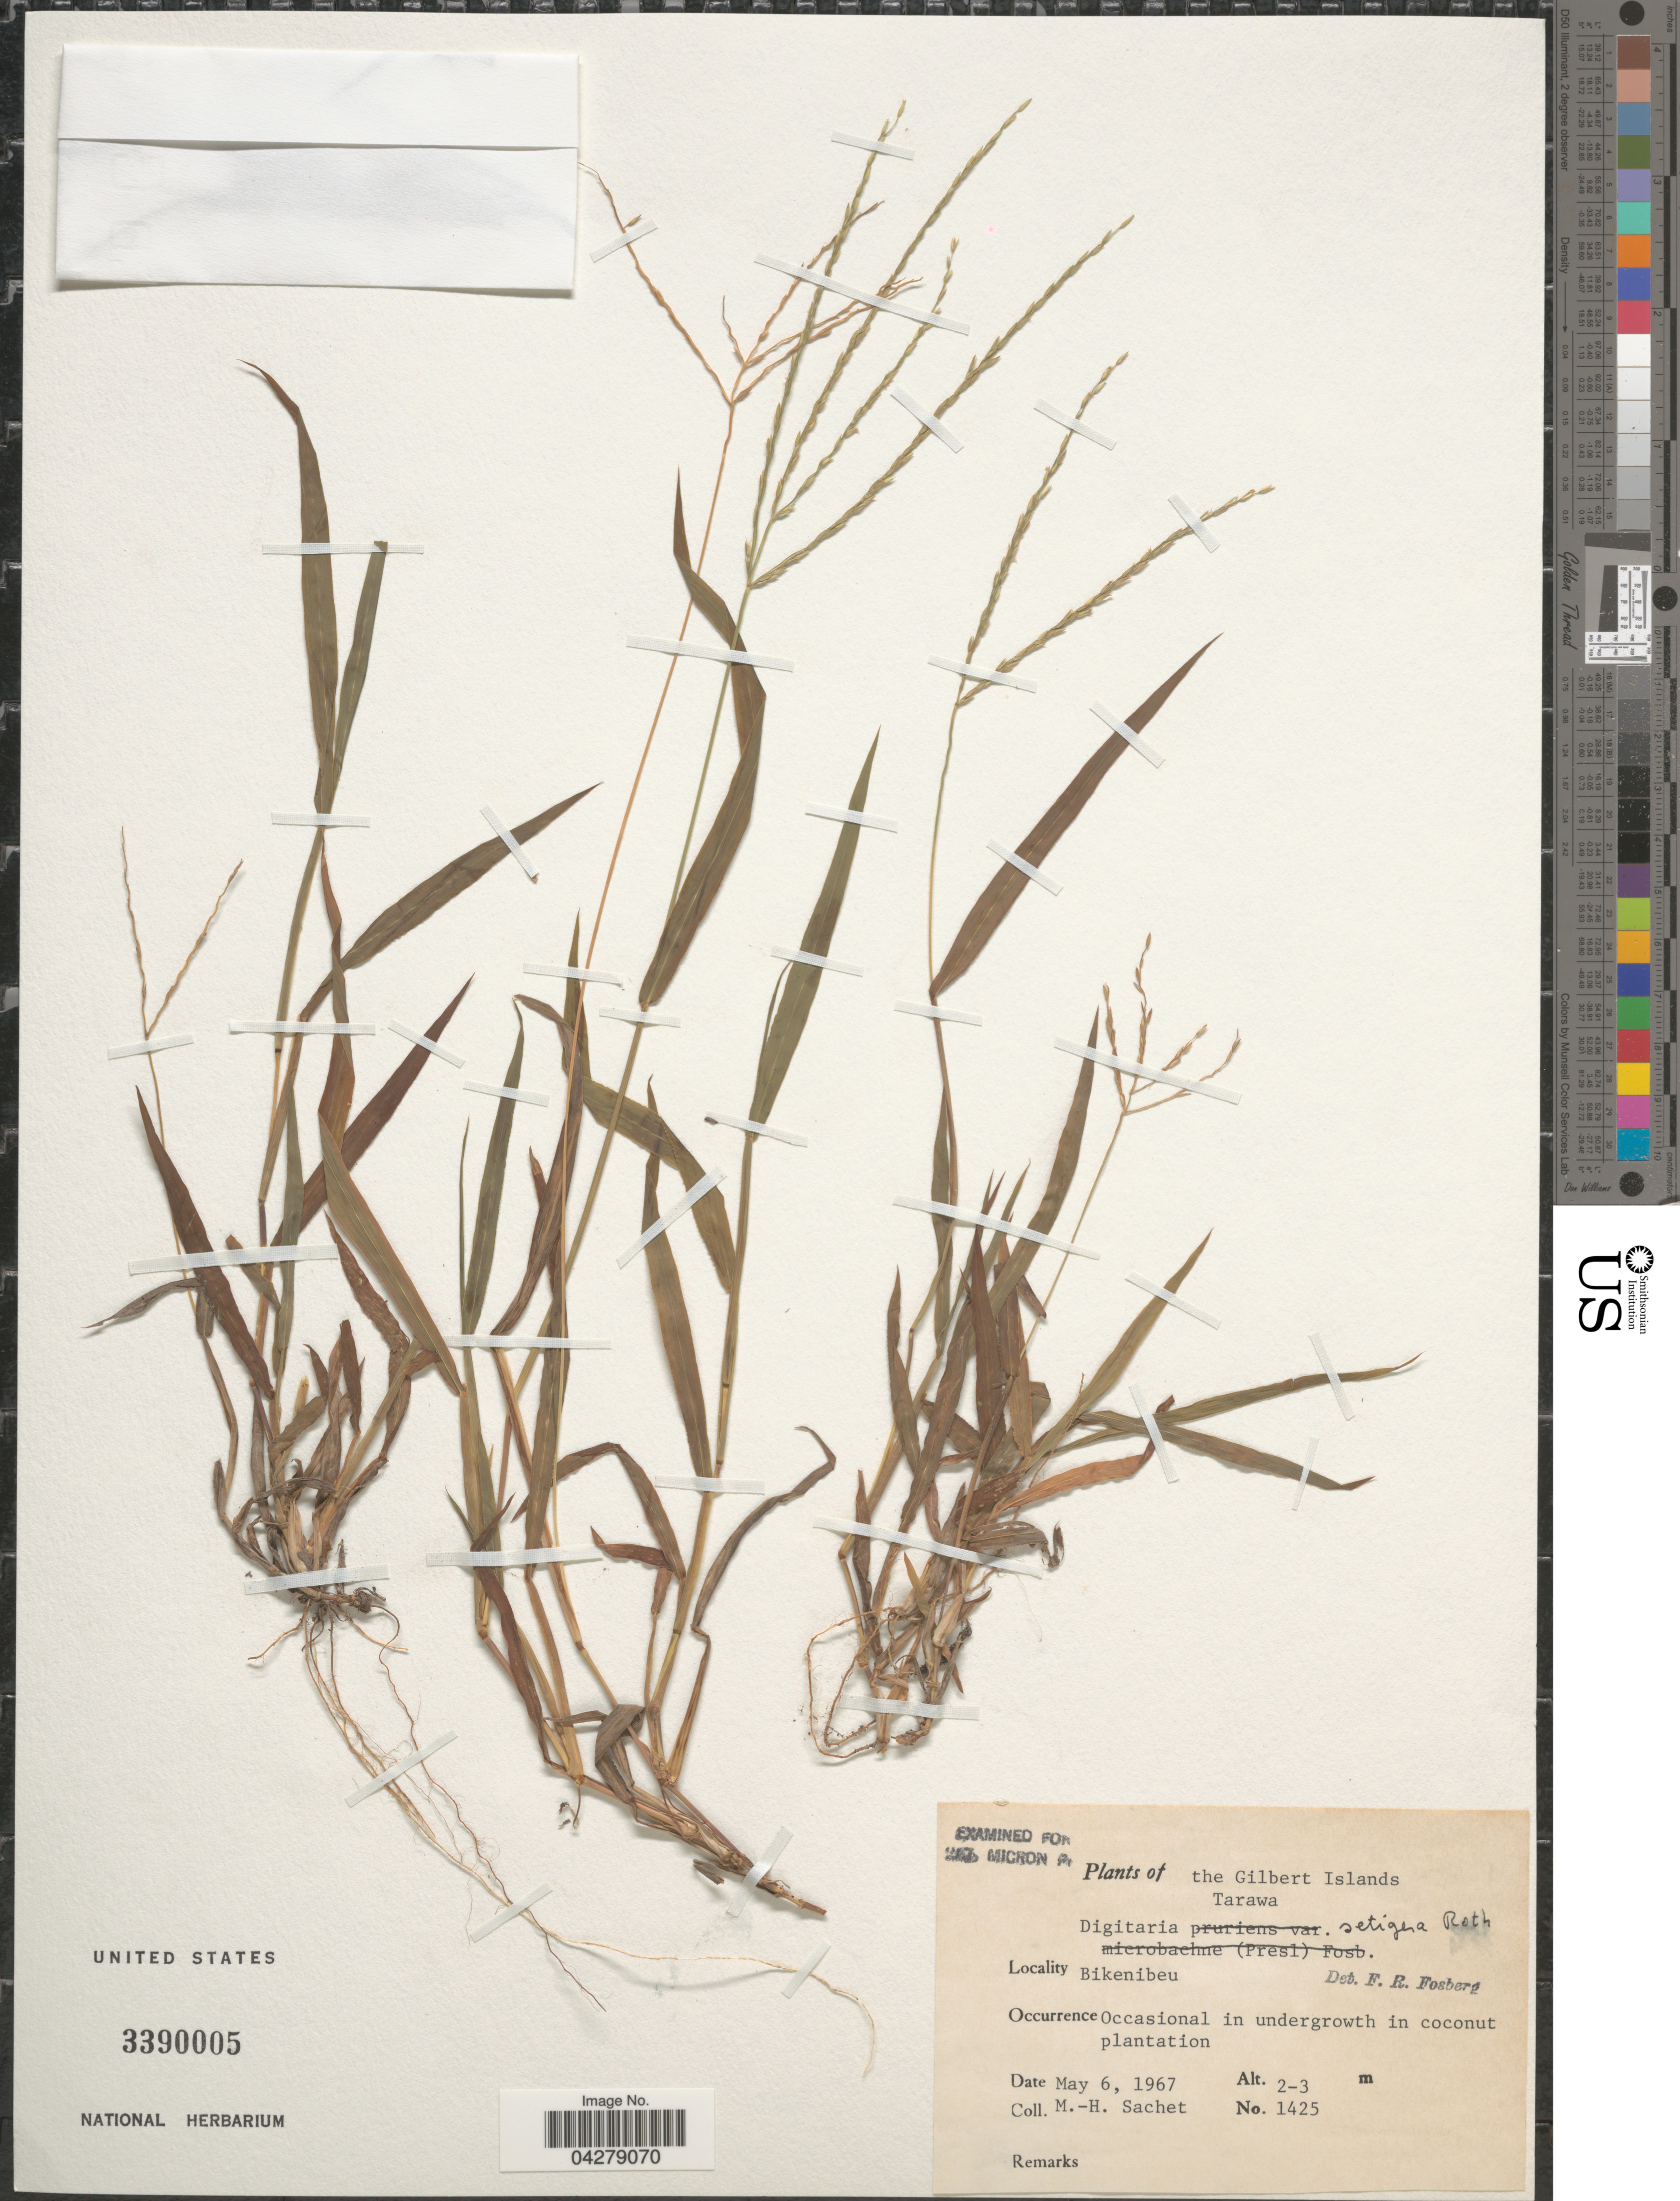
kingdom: Plantae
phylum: Tracheophyta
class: Liliopsida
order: Poales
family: Poaceae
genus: Digitaria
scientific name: Digitaria setigera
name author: Roth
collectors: M.-H. Sachet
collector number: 1425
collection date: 1967-05-06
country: Kiribati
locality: The Gilbert Islands. Tarawa. Bikenibeu.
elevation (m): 2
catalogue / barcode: US 3390005